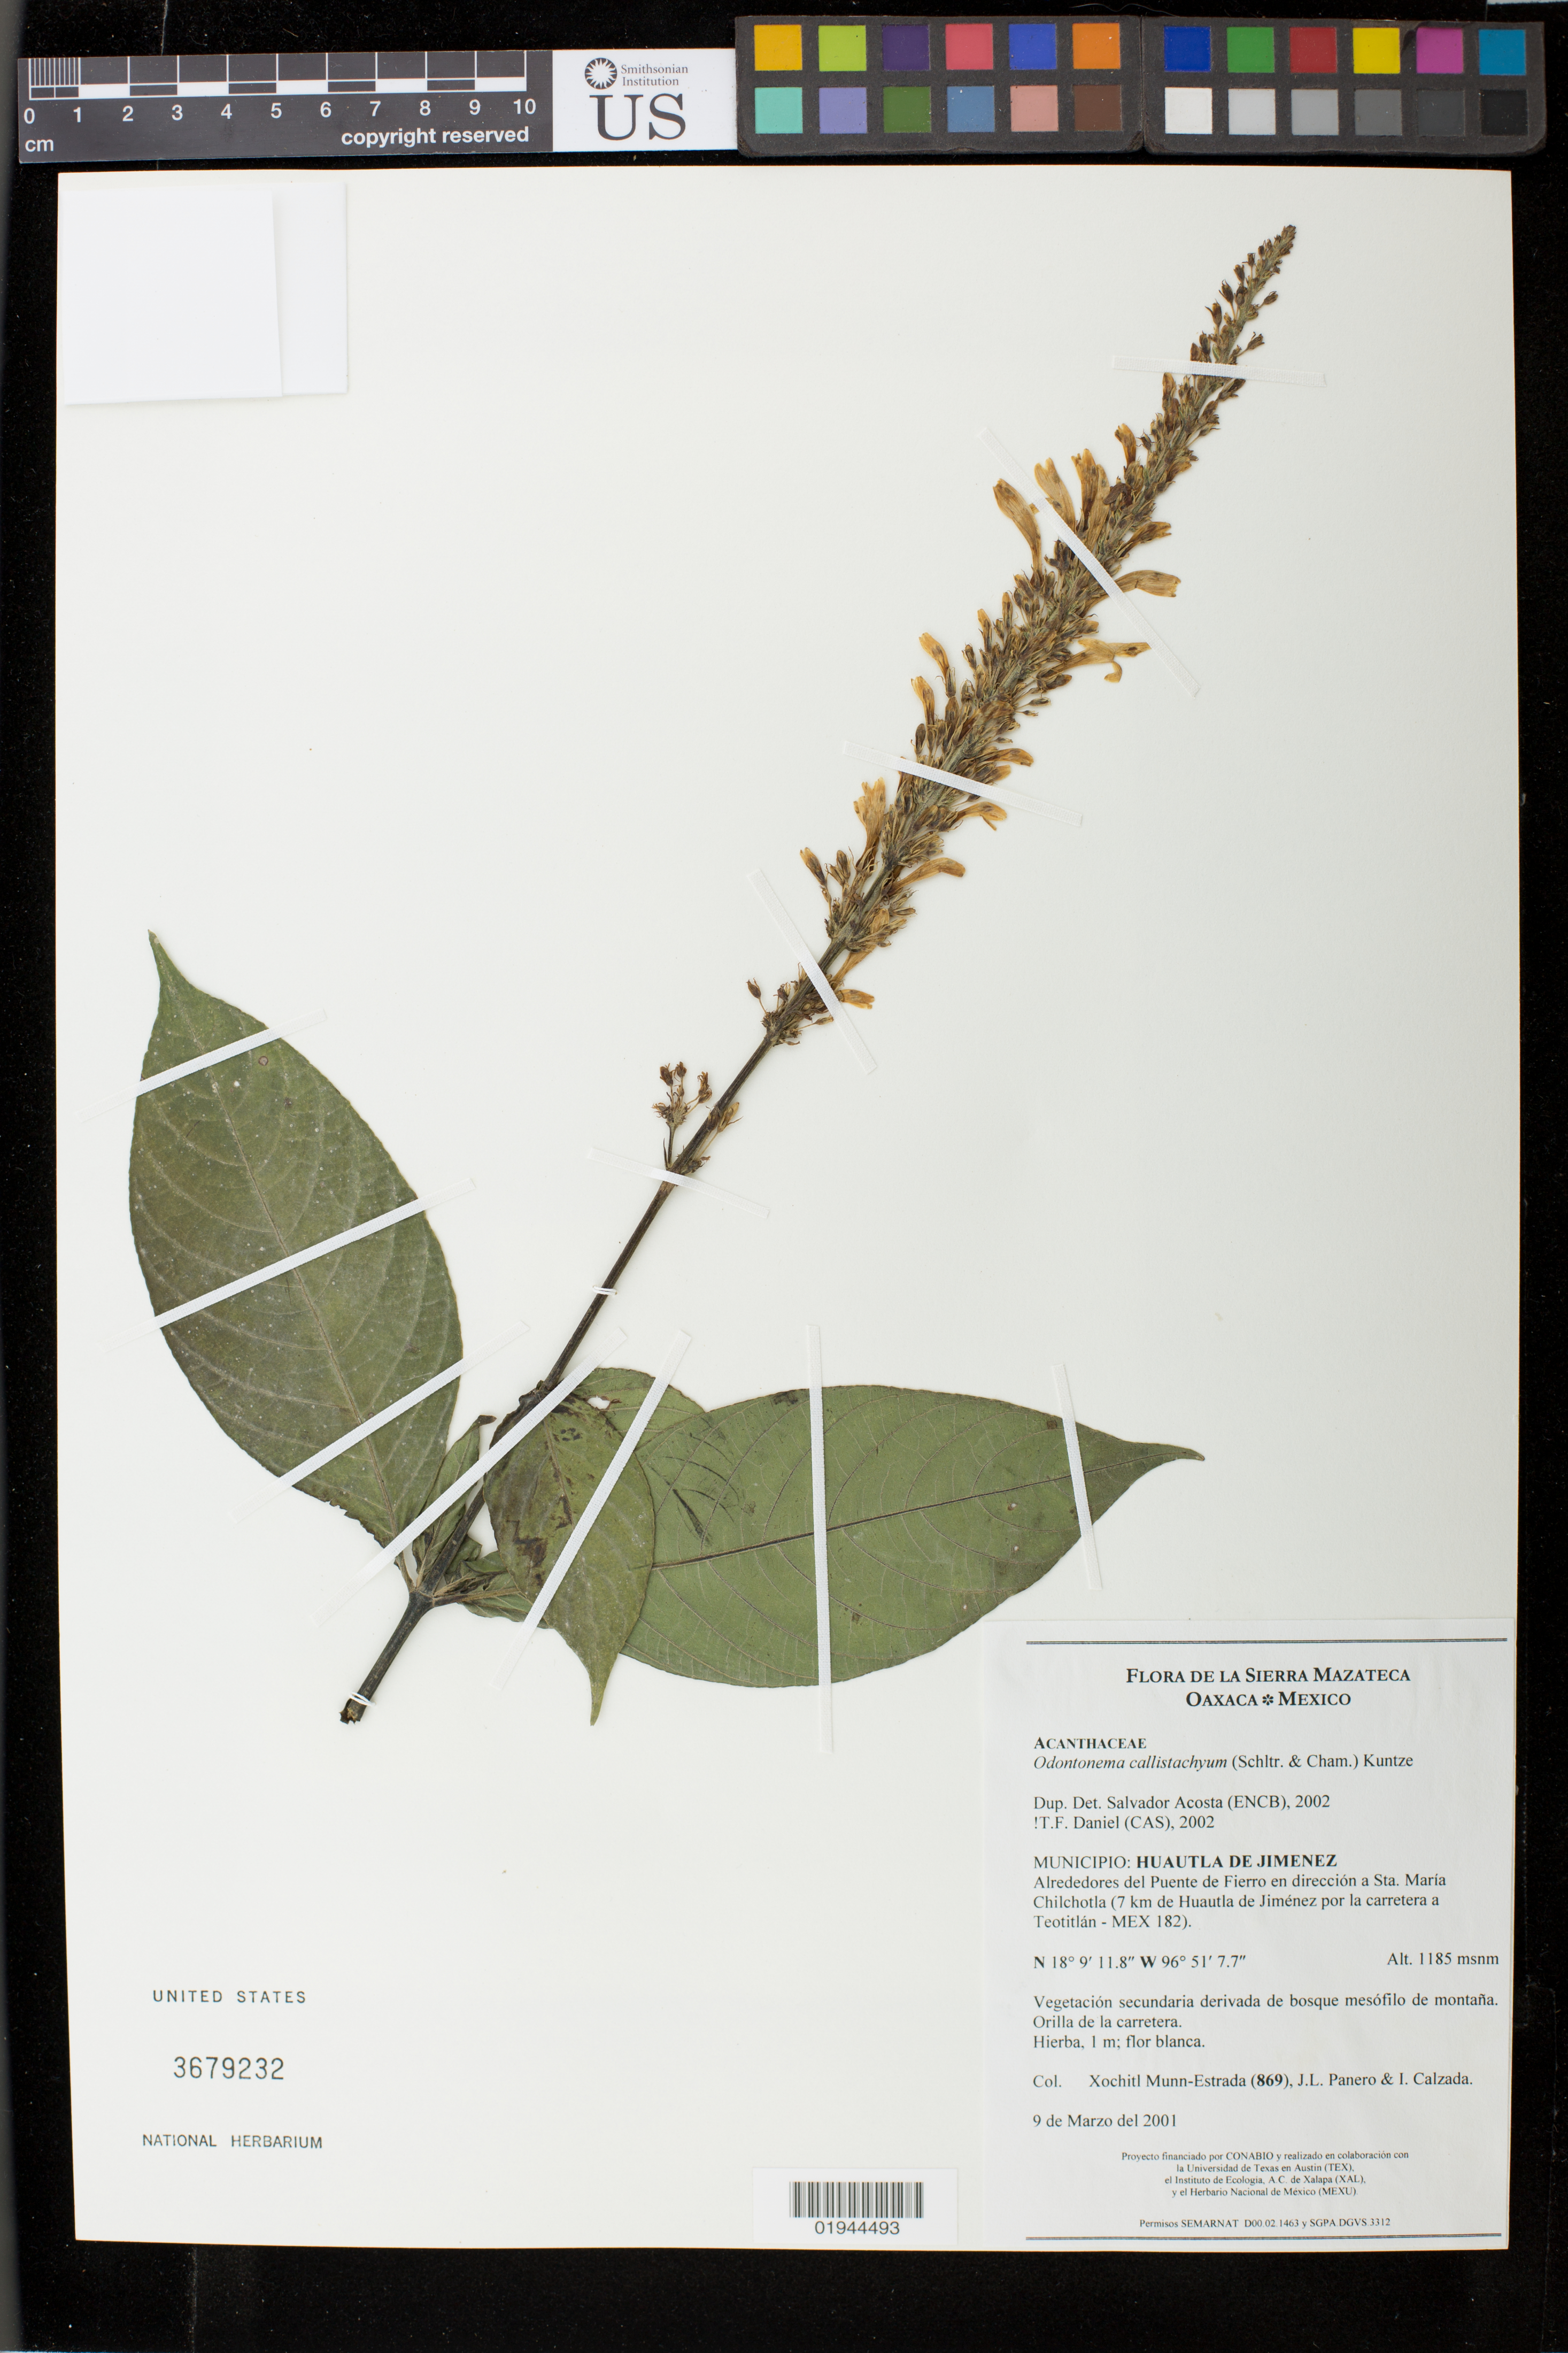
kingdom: Plantae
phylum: Tracheophyta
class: Magnoliopsida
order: Lamiales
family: Acanthaceae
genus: Odontonema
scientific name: Odontonema callistachyum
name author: (Schltdl. & Cham.) Kuntze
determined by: Acosta, S.; Daniel, T. F.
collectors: X. Munn-Estrada, J. L. Panero & I. Calzada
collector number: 869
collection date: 2001-03-09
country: Mexico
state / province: Oaxaca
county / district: Huautla de Jimenez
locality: Alrededores del Puente de Fierro en direccion a Sta. Maria Chilchotla (7 km de Huautla de Jimenez por la carretera a Teotitlan - MEX 182).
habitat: Vegetacion secundaria derivada de bosque mesofilo de montana. Orilla de la carretera.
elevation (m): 1185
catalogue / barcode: US 3679232